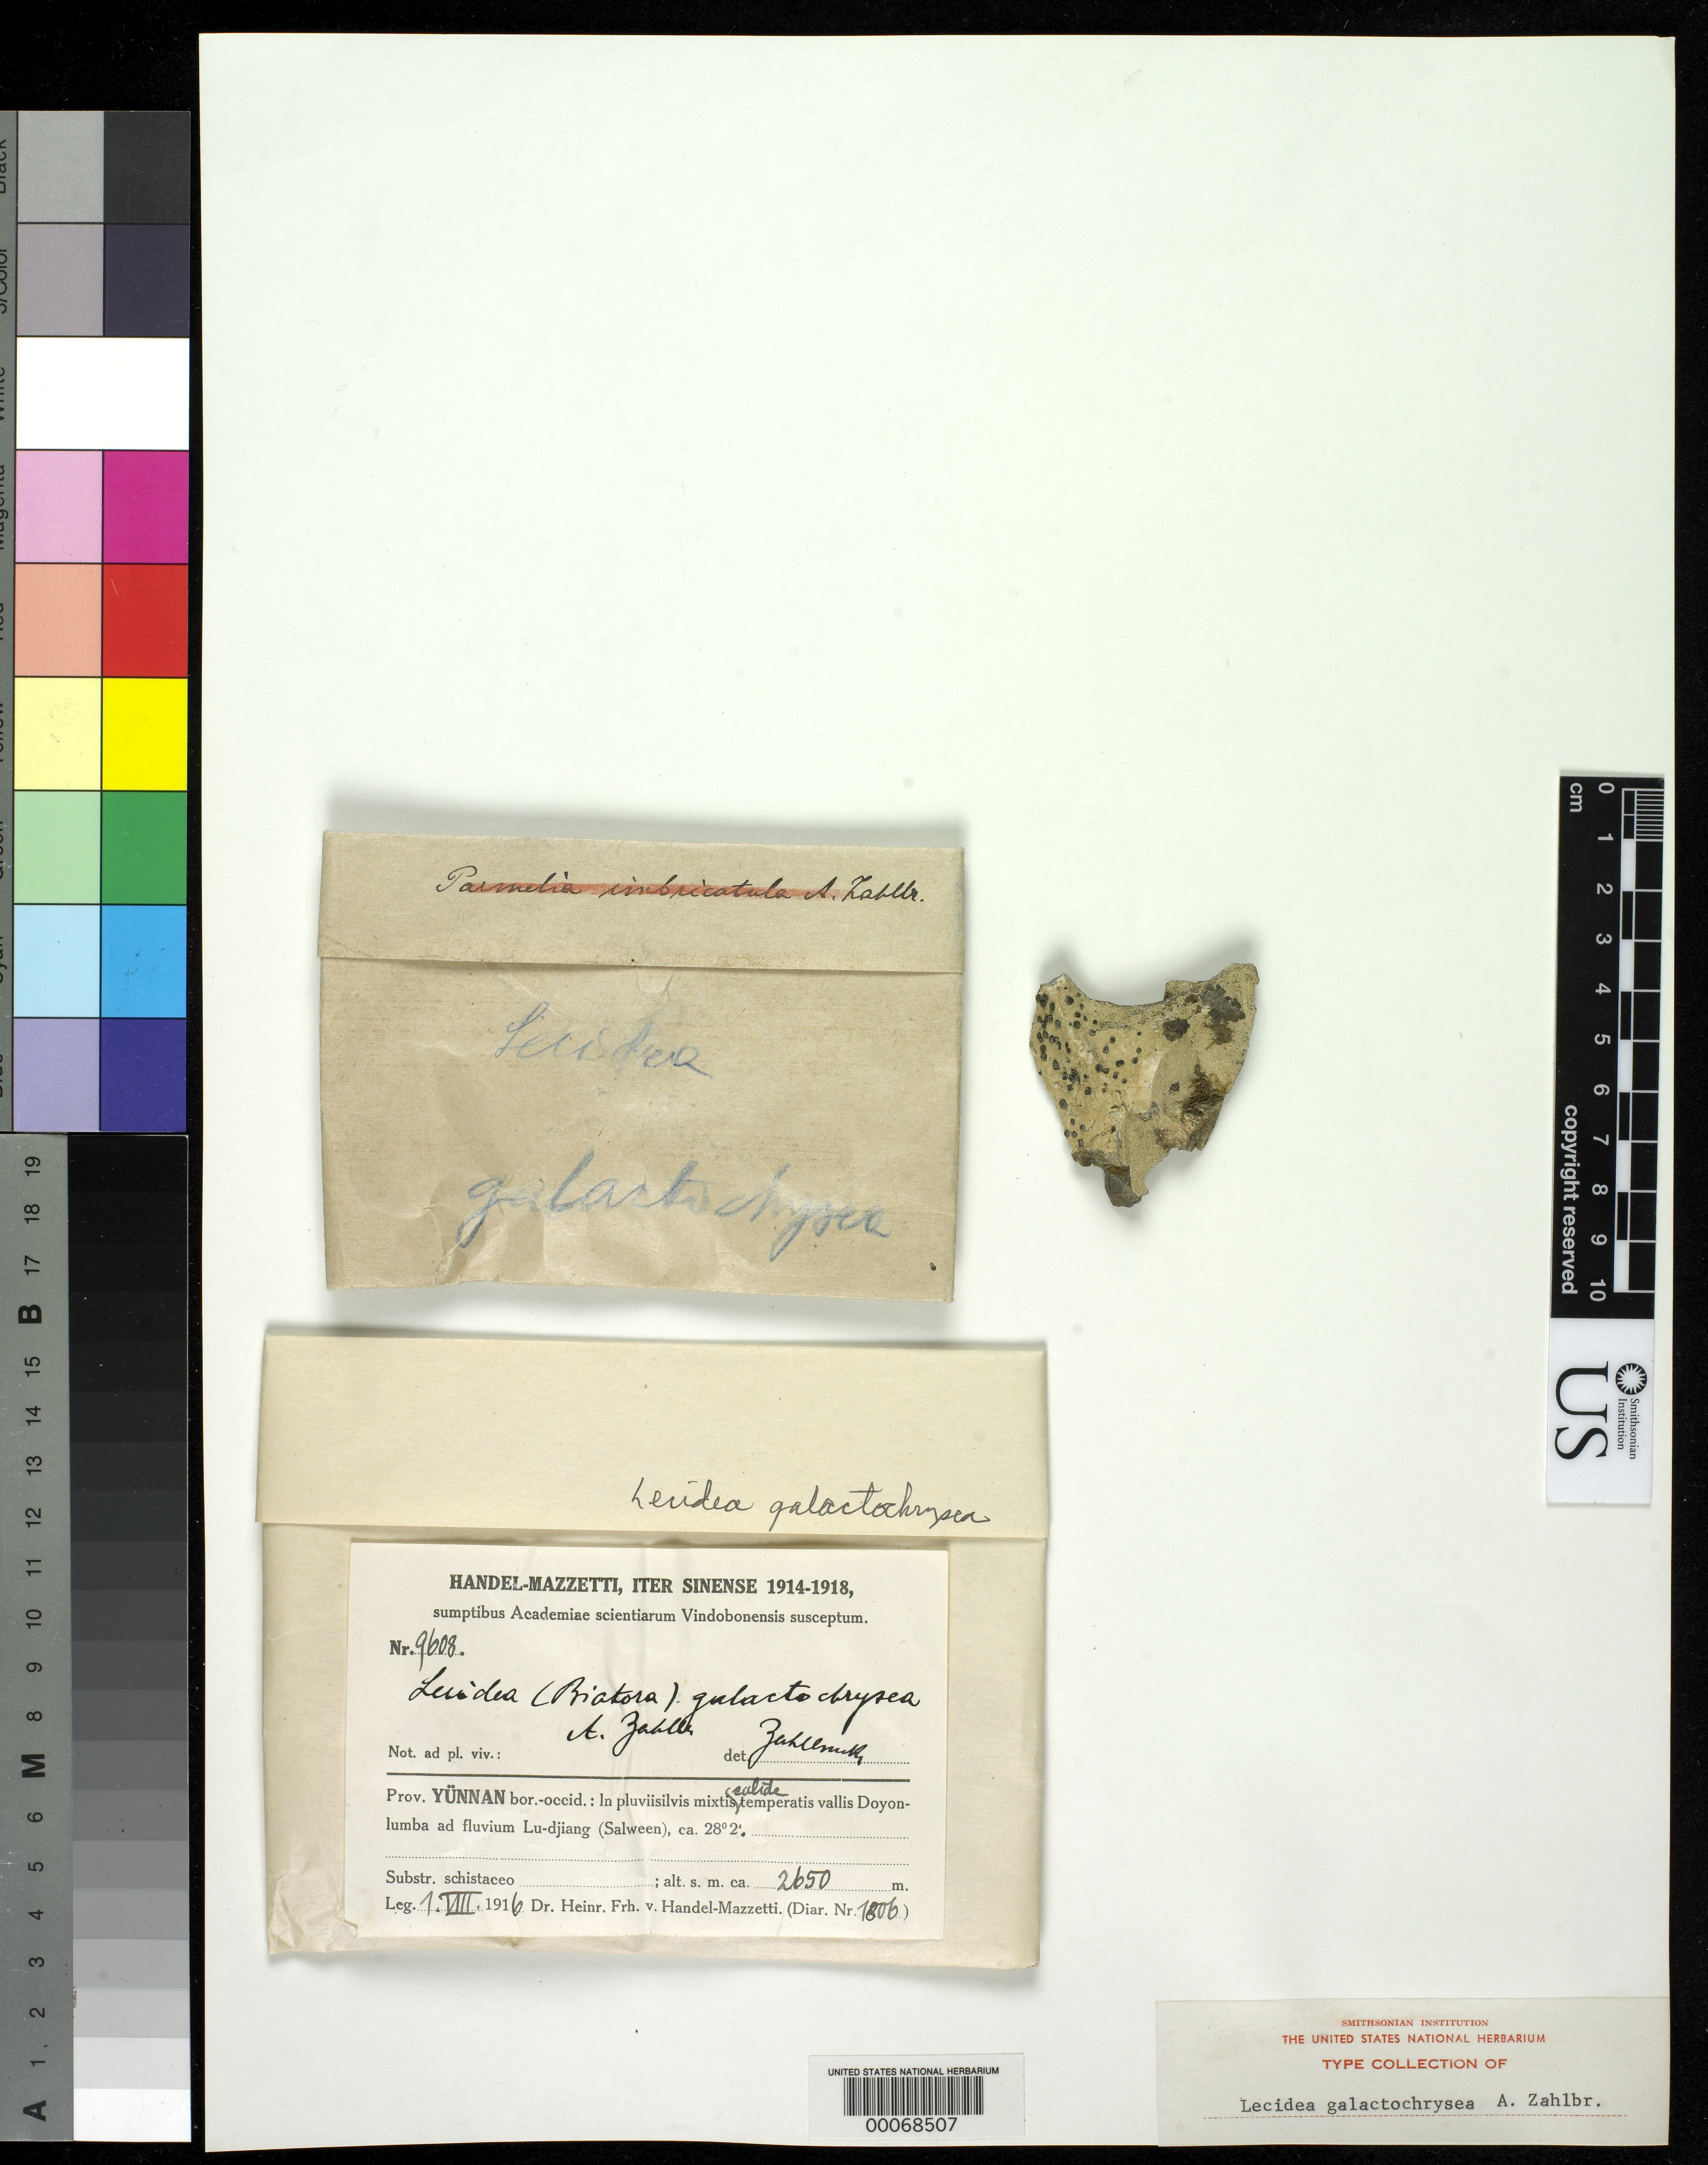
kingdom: Fungi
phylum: Ascomycota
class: Lecanoromycetes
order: Lecideales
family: Lecideaceae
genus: Lecidea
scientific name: Lecidea galactochrysea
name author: Zahlbr. in Hand.-Mazz.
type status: Isosyntype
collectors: H. Handel-Mazzetti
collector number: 9608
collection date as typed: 01 Aug 1916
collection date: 1916-08-01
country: China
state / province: Yunnan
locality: Vallis Doyonlumba ad Fluvium Lu-djiang. [Doyonlumba Valley at/towards/near Lu-djiang River]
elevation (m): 2650